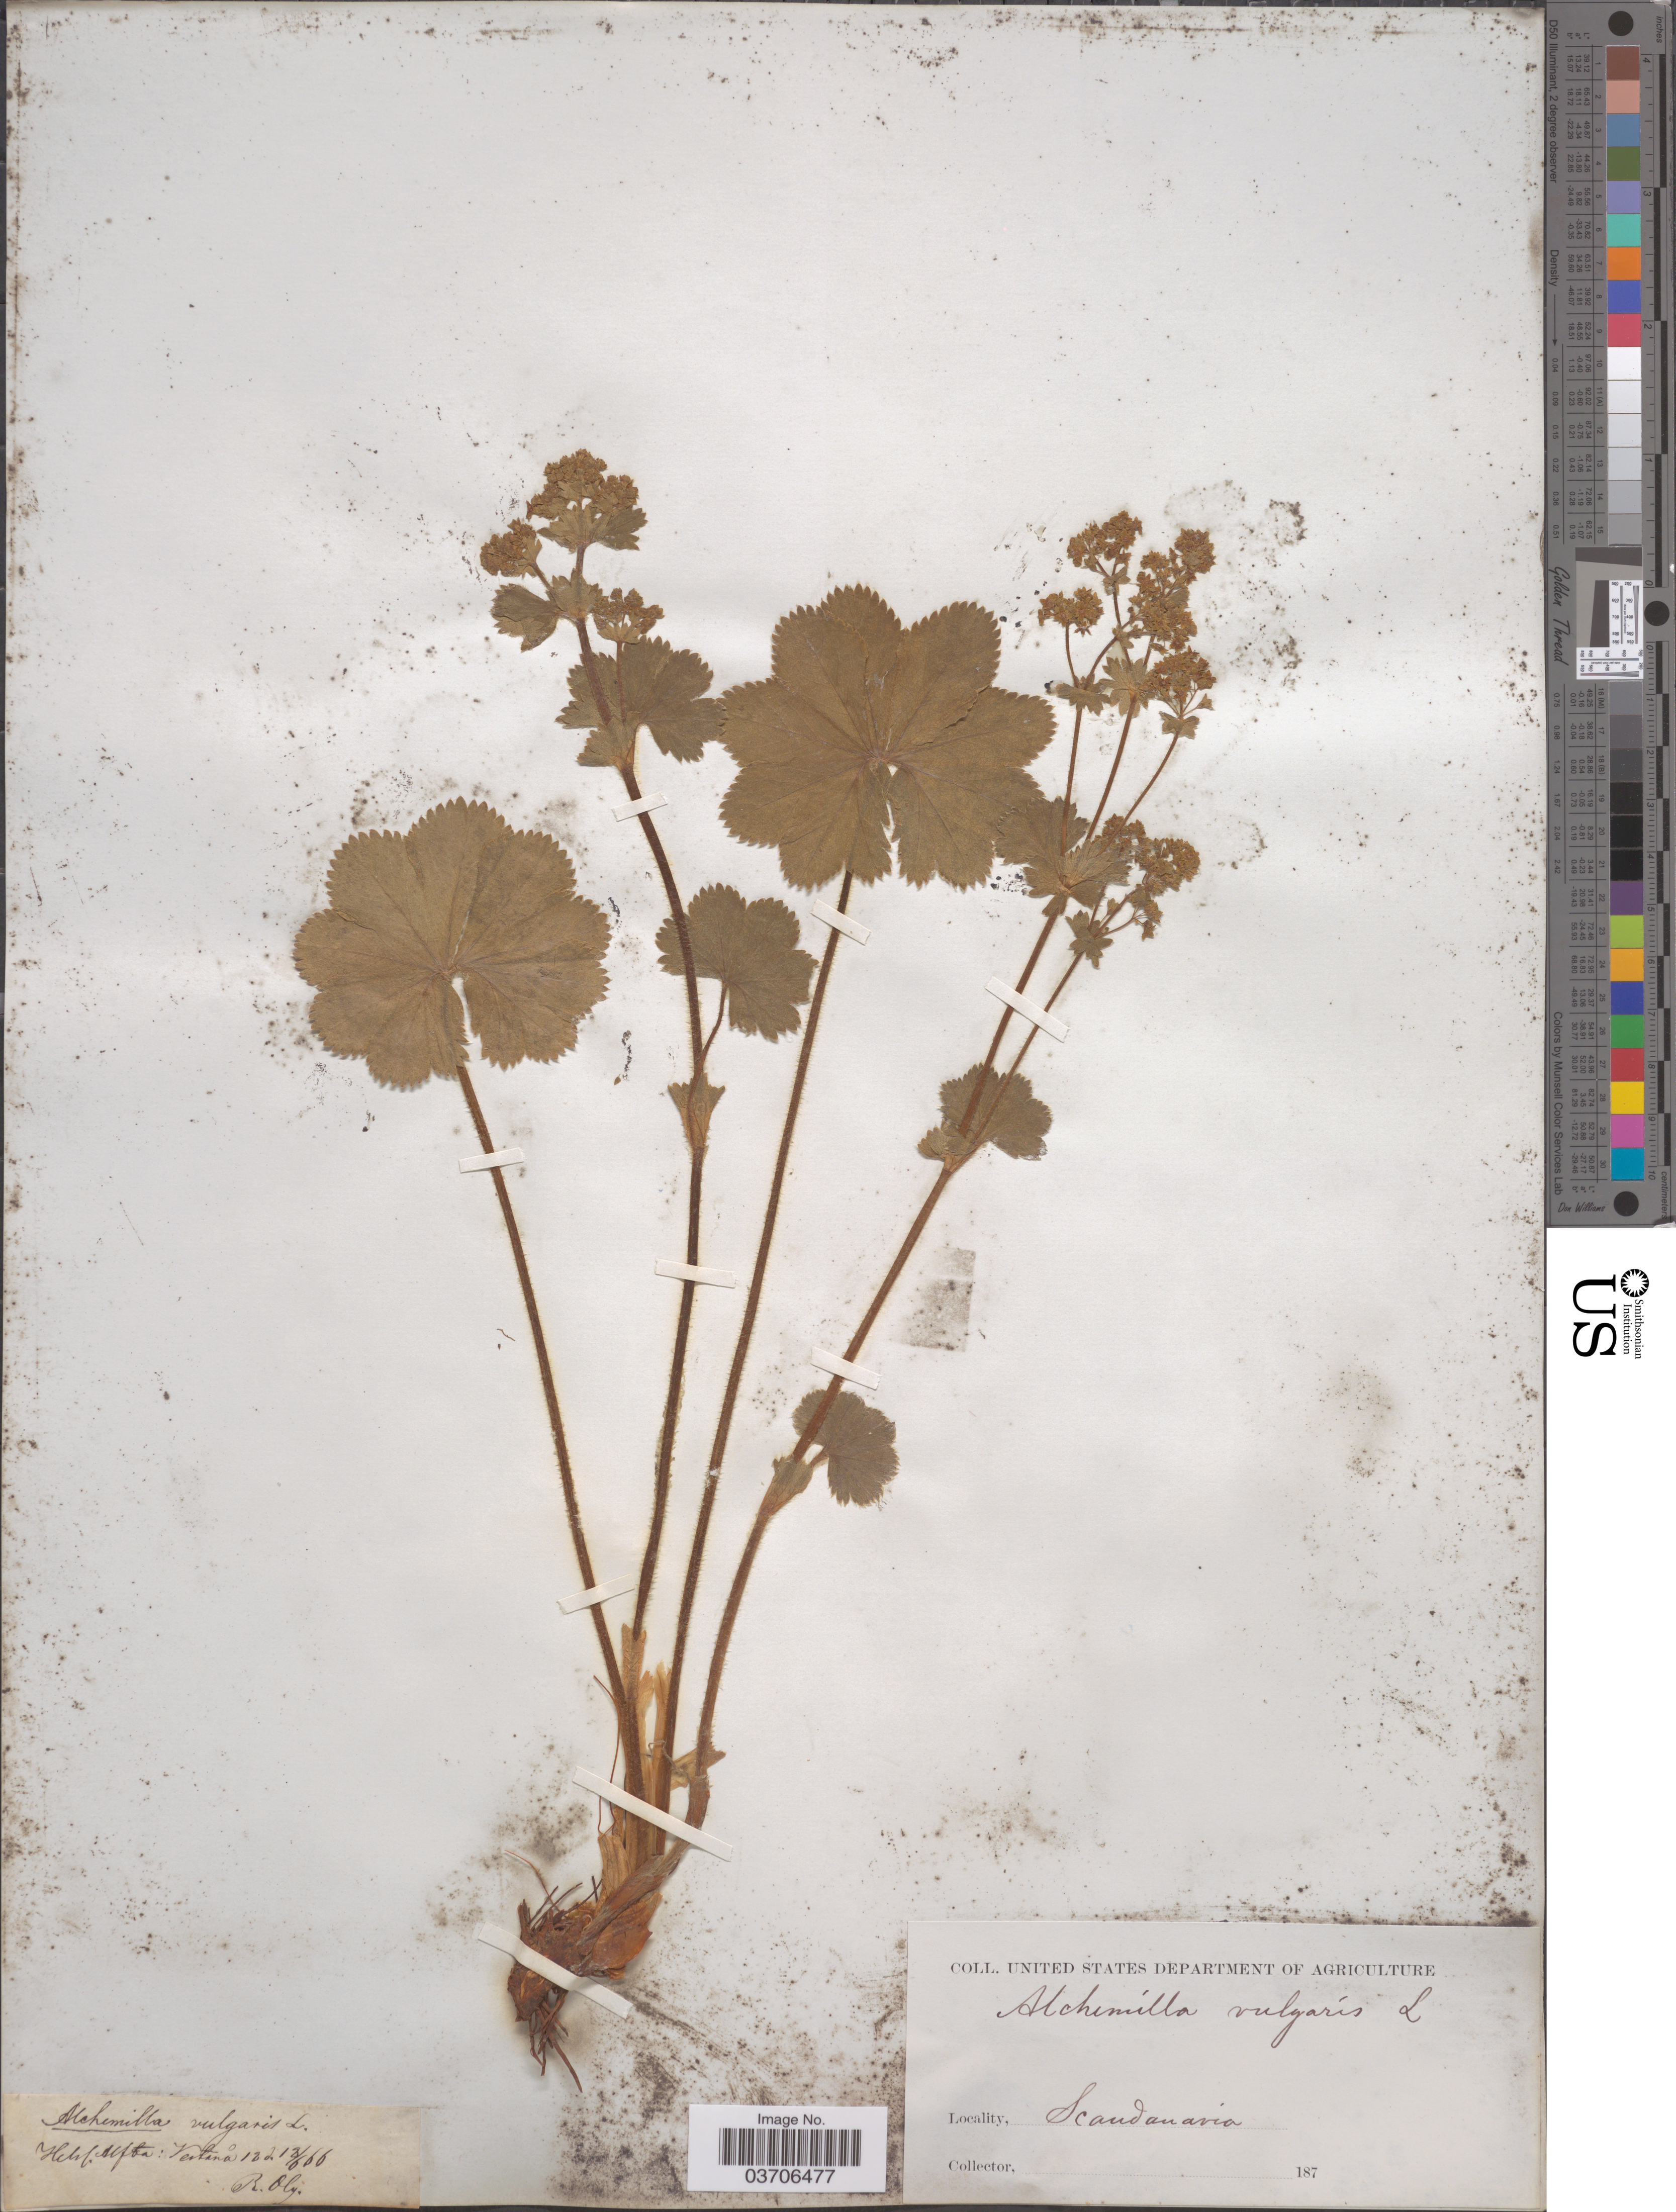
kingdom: Plantae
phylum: Tracheophyta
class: Magnoliopsida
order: Rosales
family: Rosaceae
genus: Alchemilla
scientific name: Alchemilla vulgaris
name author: L.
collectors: R. Oly.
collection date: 1866-06-12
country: Sweden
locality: Helsl Alfta: Vestana. Scandinavia.